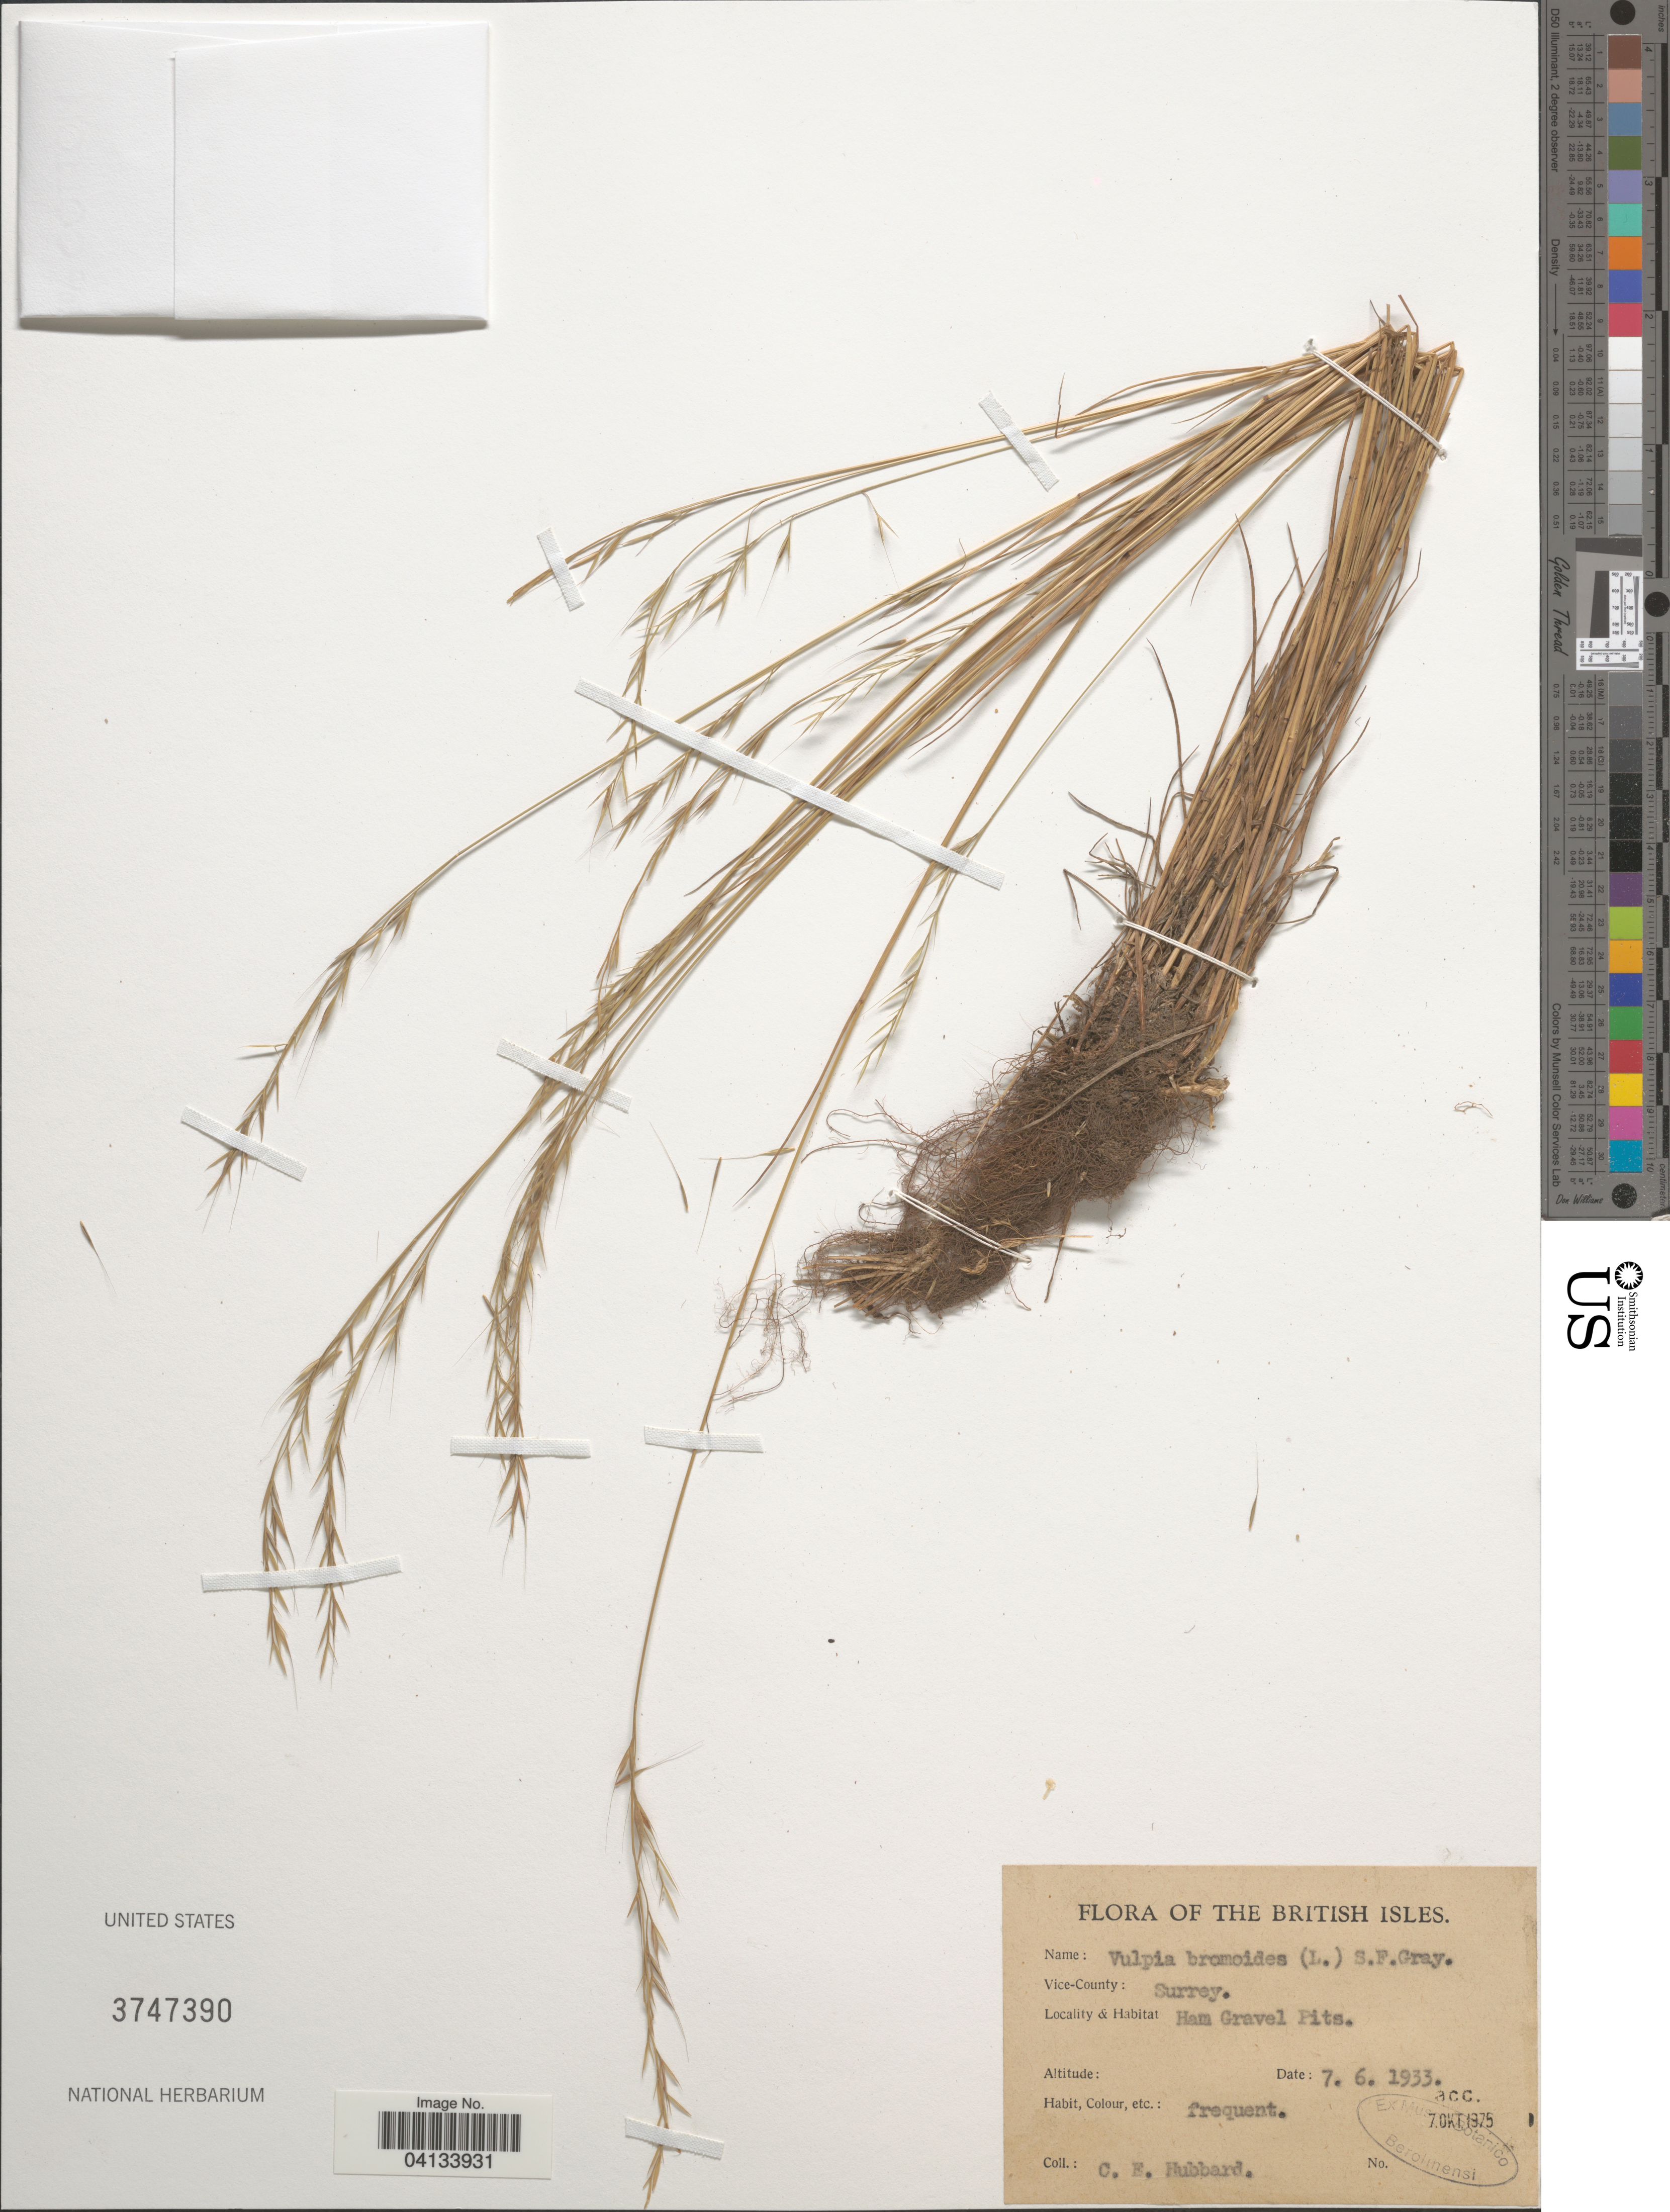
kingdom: Plantae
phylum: Tracheophyta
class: Liliopsida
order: Poales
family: Poaceae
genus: Vulpia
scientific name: Vulpia bromoides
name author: (L.) S.F. Gray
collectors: C. E. Hubbard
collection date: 1933-06-07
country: United Kingdom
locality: The British Isles. Vice-County: Surrey. Ham Gravel Pits.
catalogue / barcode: US 3747390